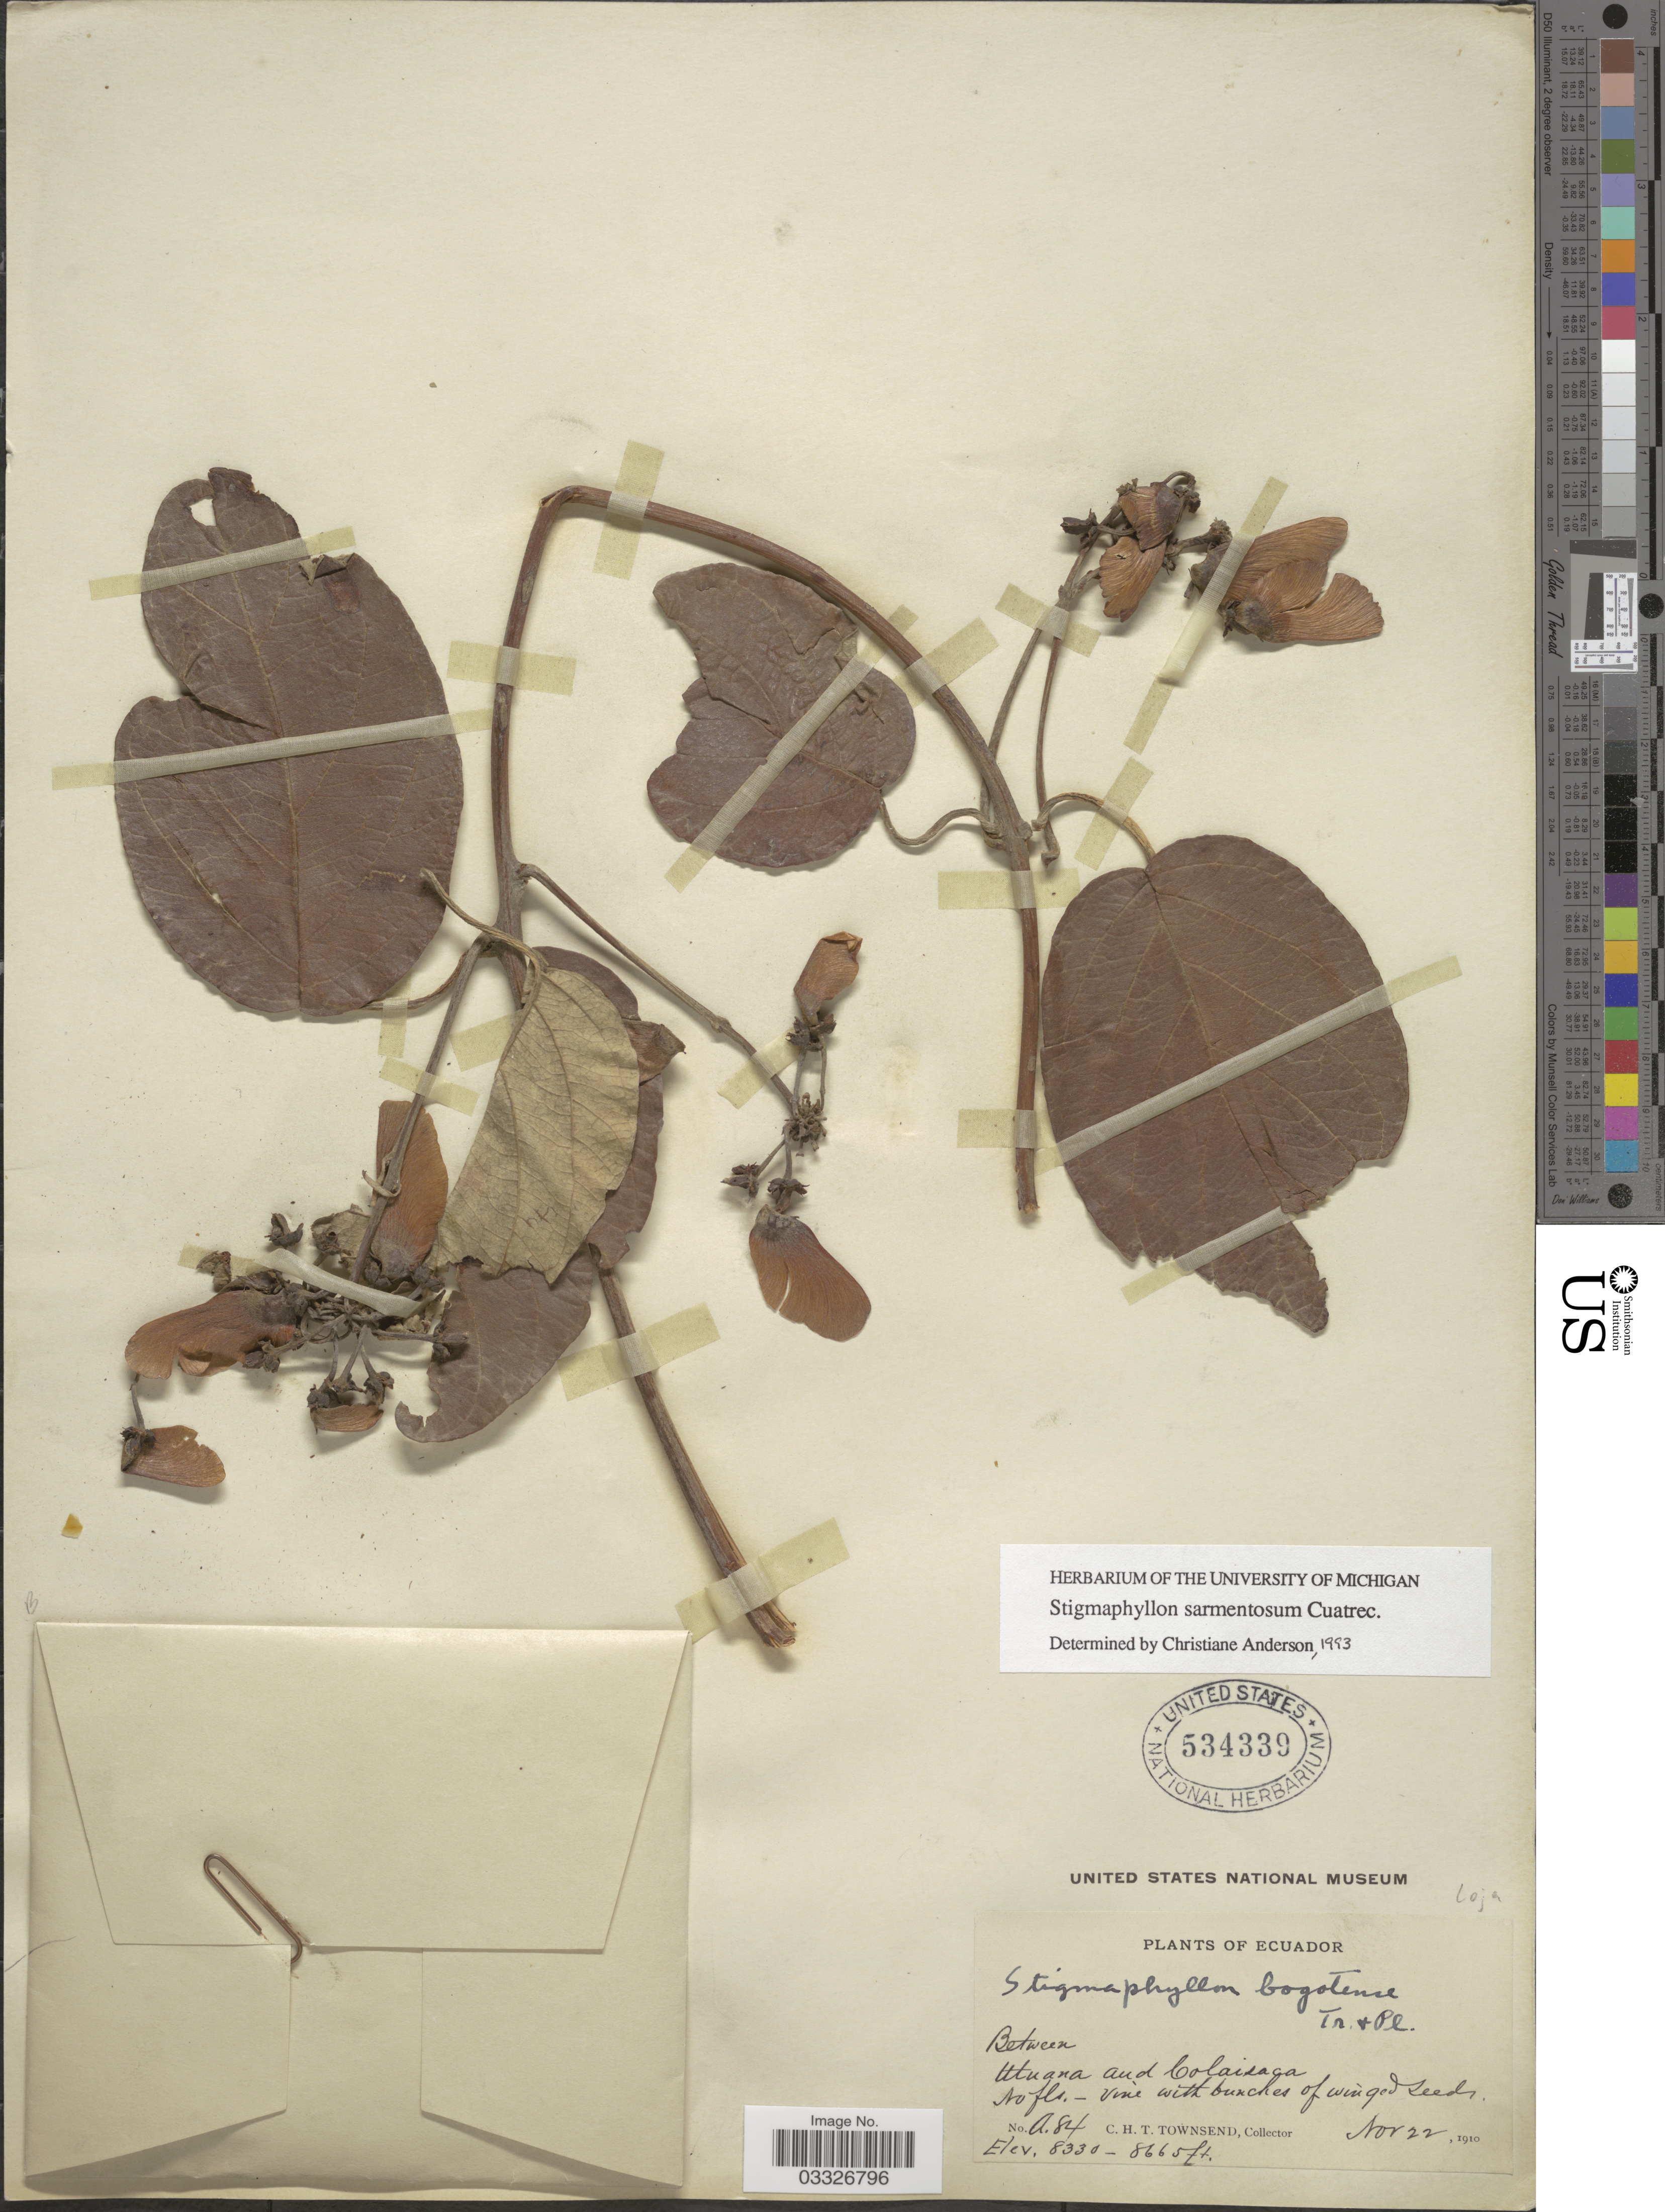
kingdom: Plantae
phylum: Tracheophyta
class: Magnoliopsida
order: Malpighiales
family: Malpighiaceae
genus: Stigmaphyllon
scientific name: Stigmaphyllon sarmentosum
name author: Cuatrec.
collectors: C. H. T. Townsend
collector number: A84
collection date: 1910-11-22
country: Ecuador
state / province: Loja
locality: Between Utuana and Colaisaca.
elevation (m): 2539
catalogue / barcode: US 534339